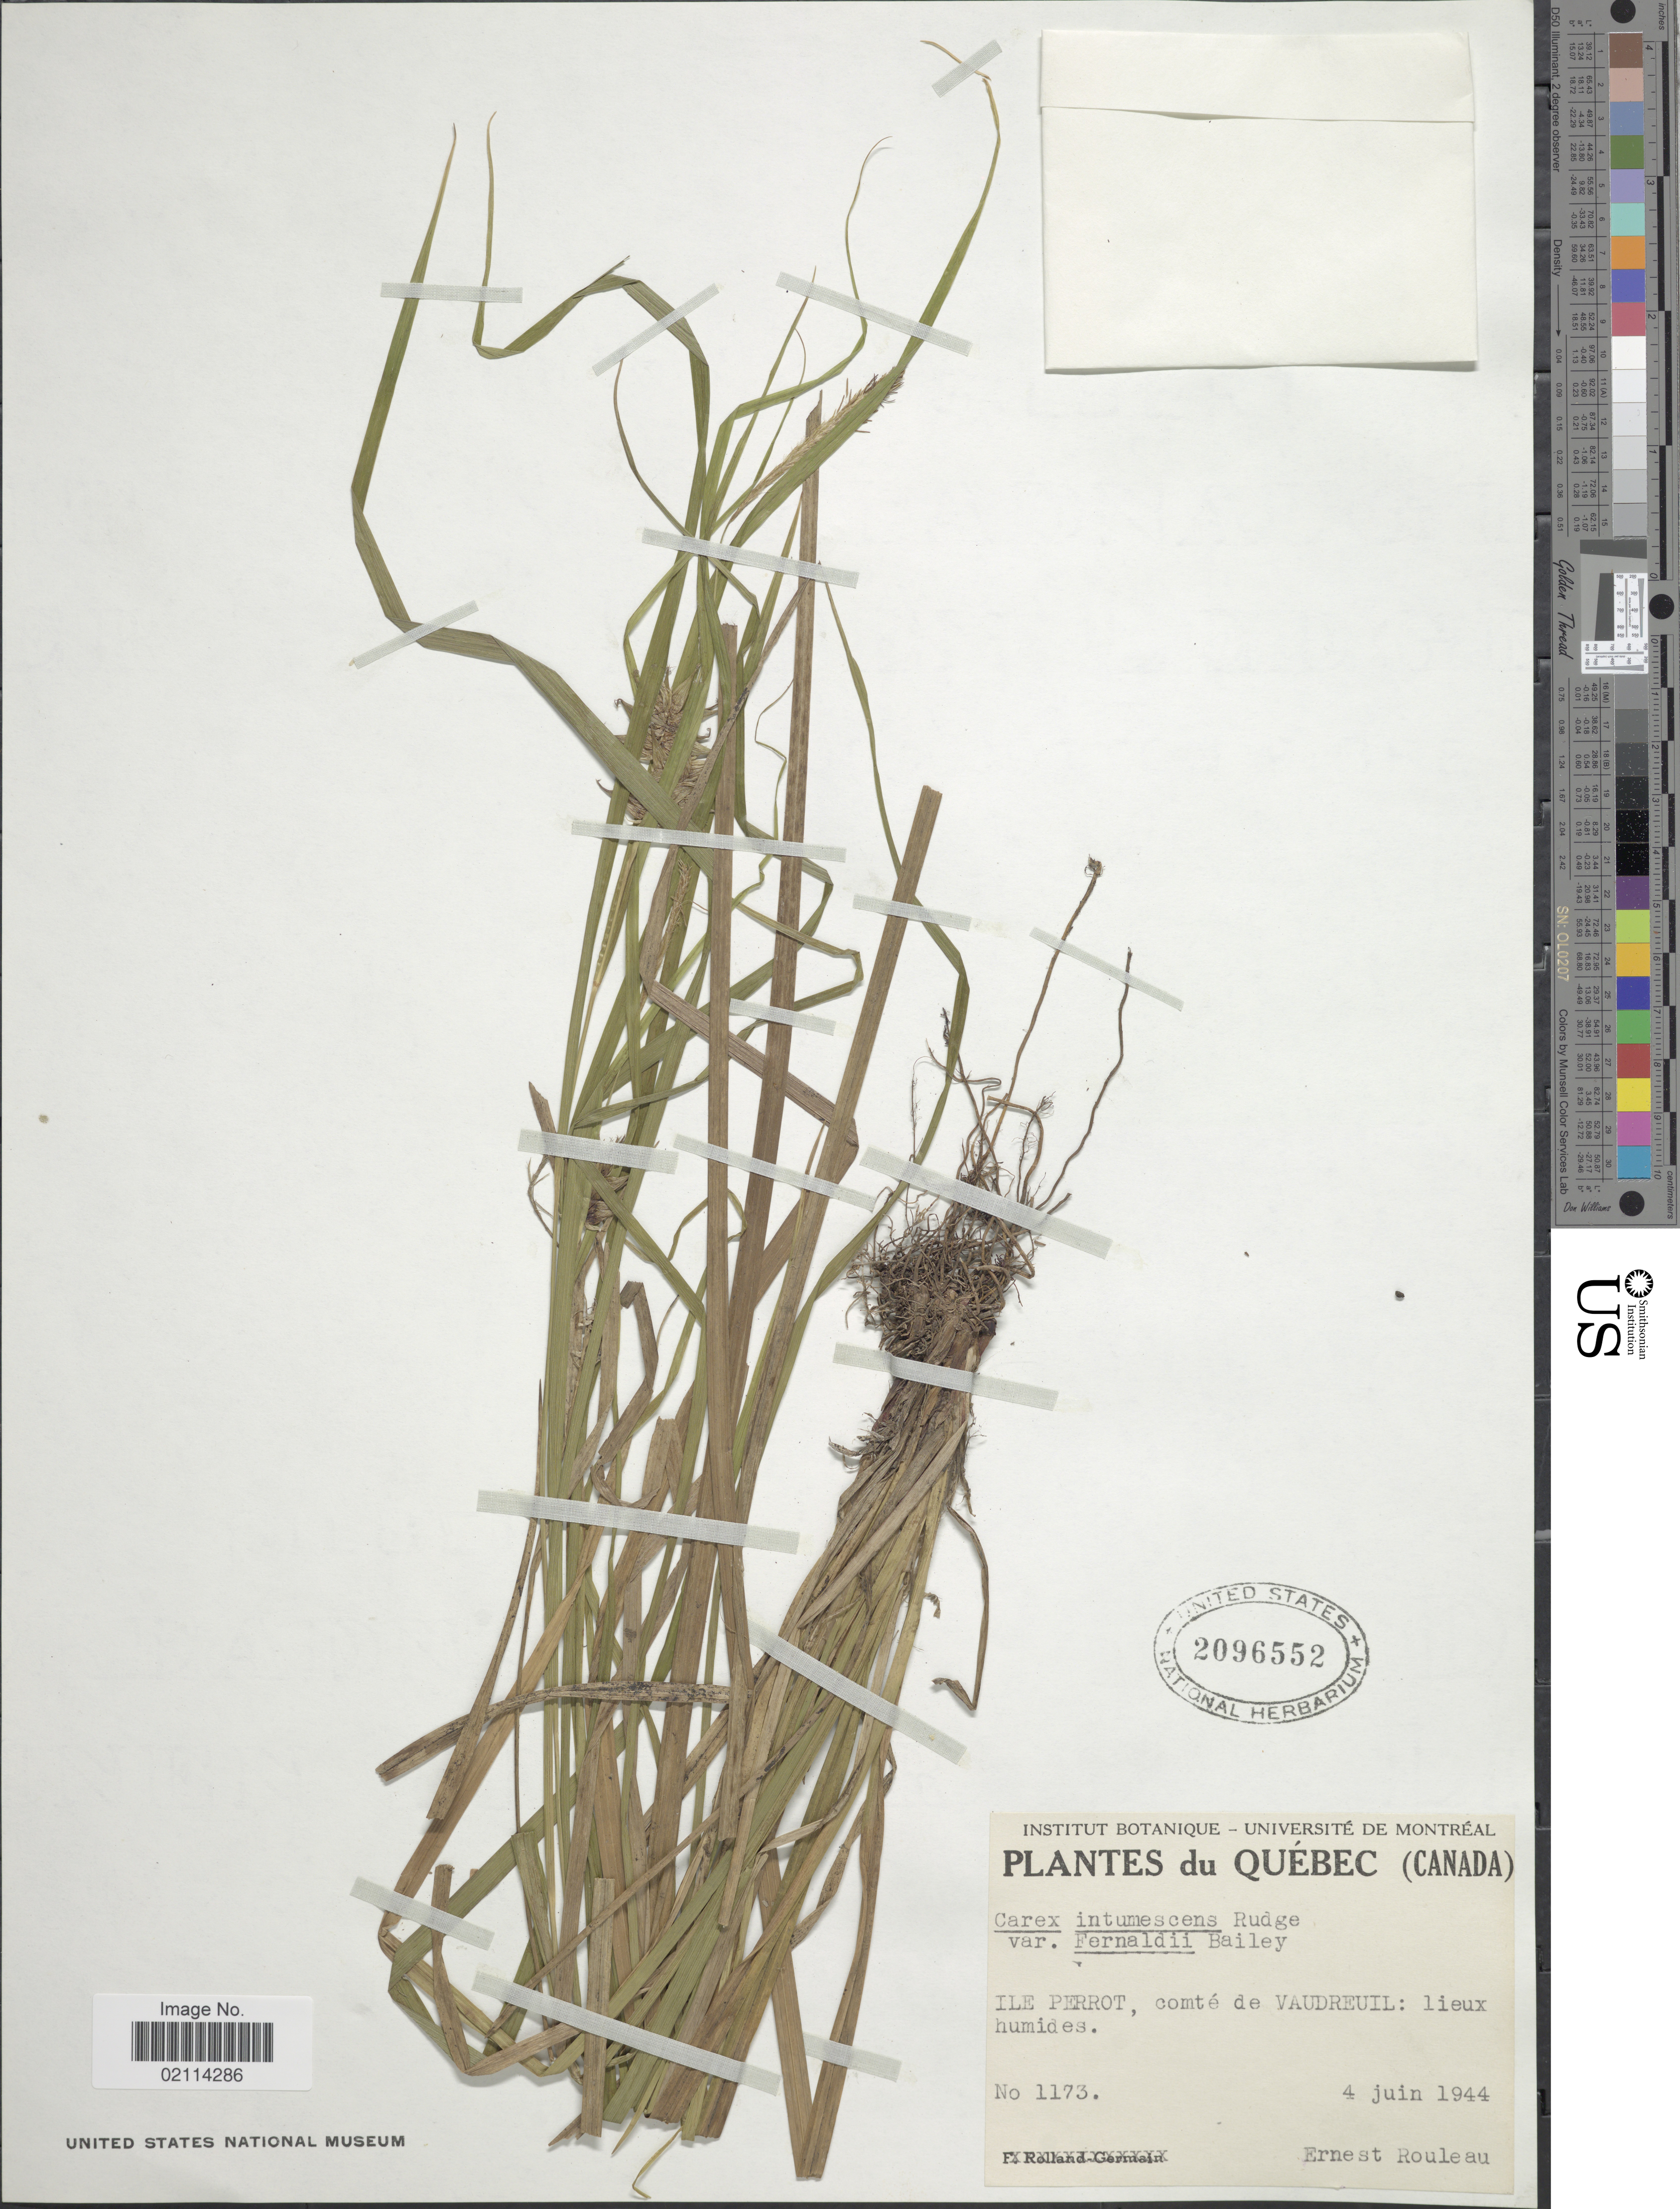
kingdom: Plantae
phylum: Tracheophyta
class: Liliopsida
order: Poales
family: Cyperaceae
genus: Carex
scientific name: Carex intumescens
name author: Rudge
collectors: E. Rouleau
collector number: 1173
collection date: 1944-06-04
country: Canada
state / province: Quebec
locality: Ile Perrot, comte de Vaudreuil: lieux humides.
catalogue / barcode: US 2096552